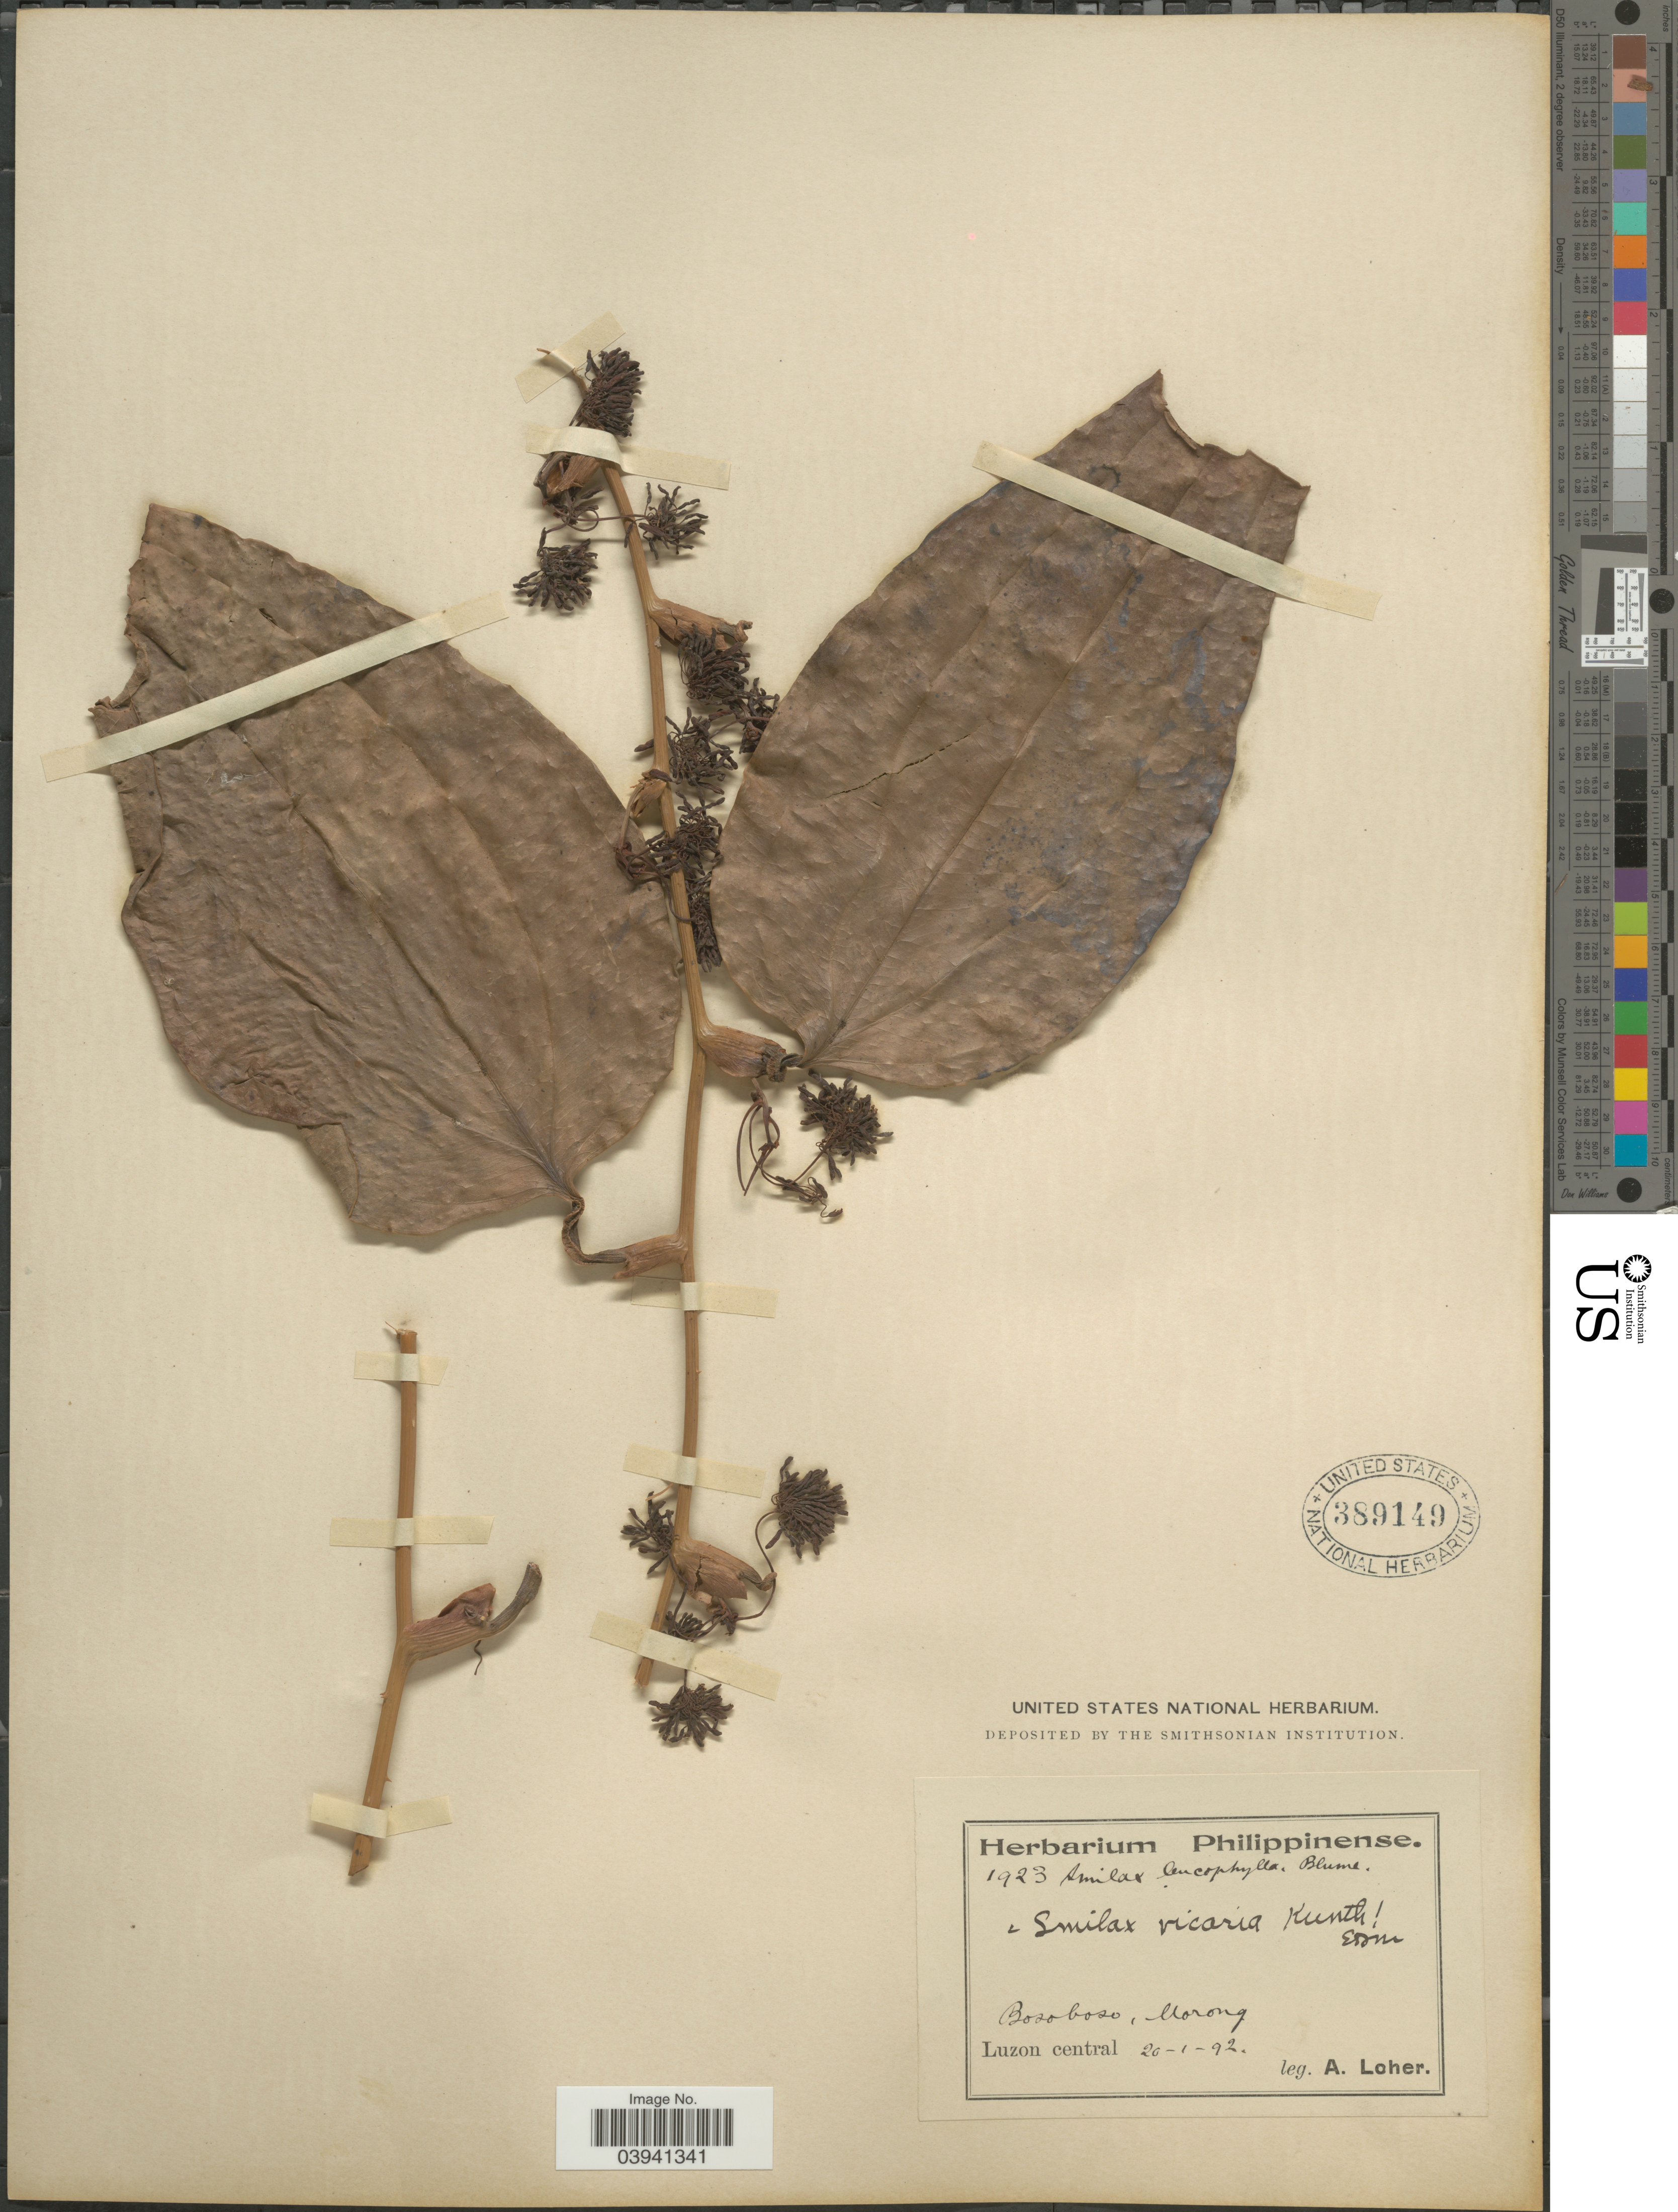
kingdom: Plantae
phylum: Tracheophyta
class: Liliopsida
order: Liliales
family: Smilacaceae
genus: Smilax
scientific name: Smilax leucophylla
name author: Blume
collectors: A. Loher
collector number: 1923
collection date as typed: Transcribed d/m/y: 20/1/92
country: Philippines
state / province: Central Luzon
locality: Bosoboso, Morong. Luzon central.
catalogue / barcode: US 389149